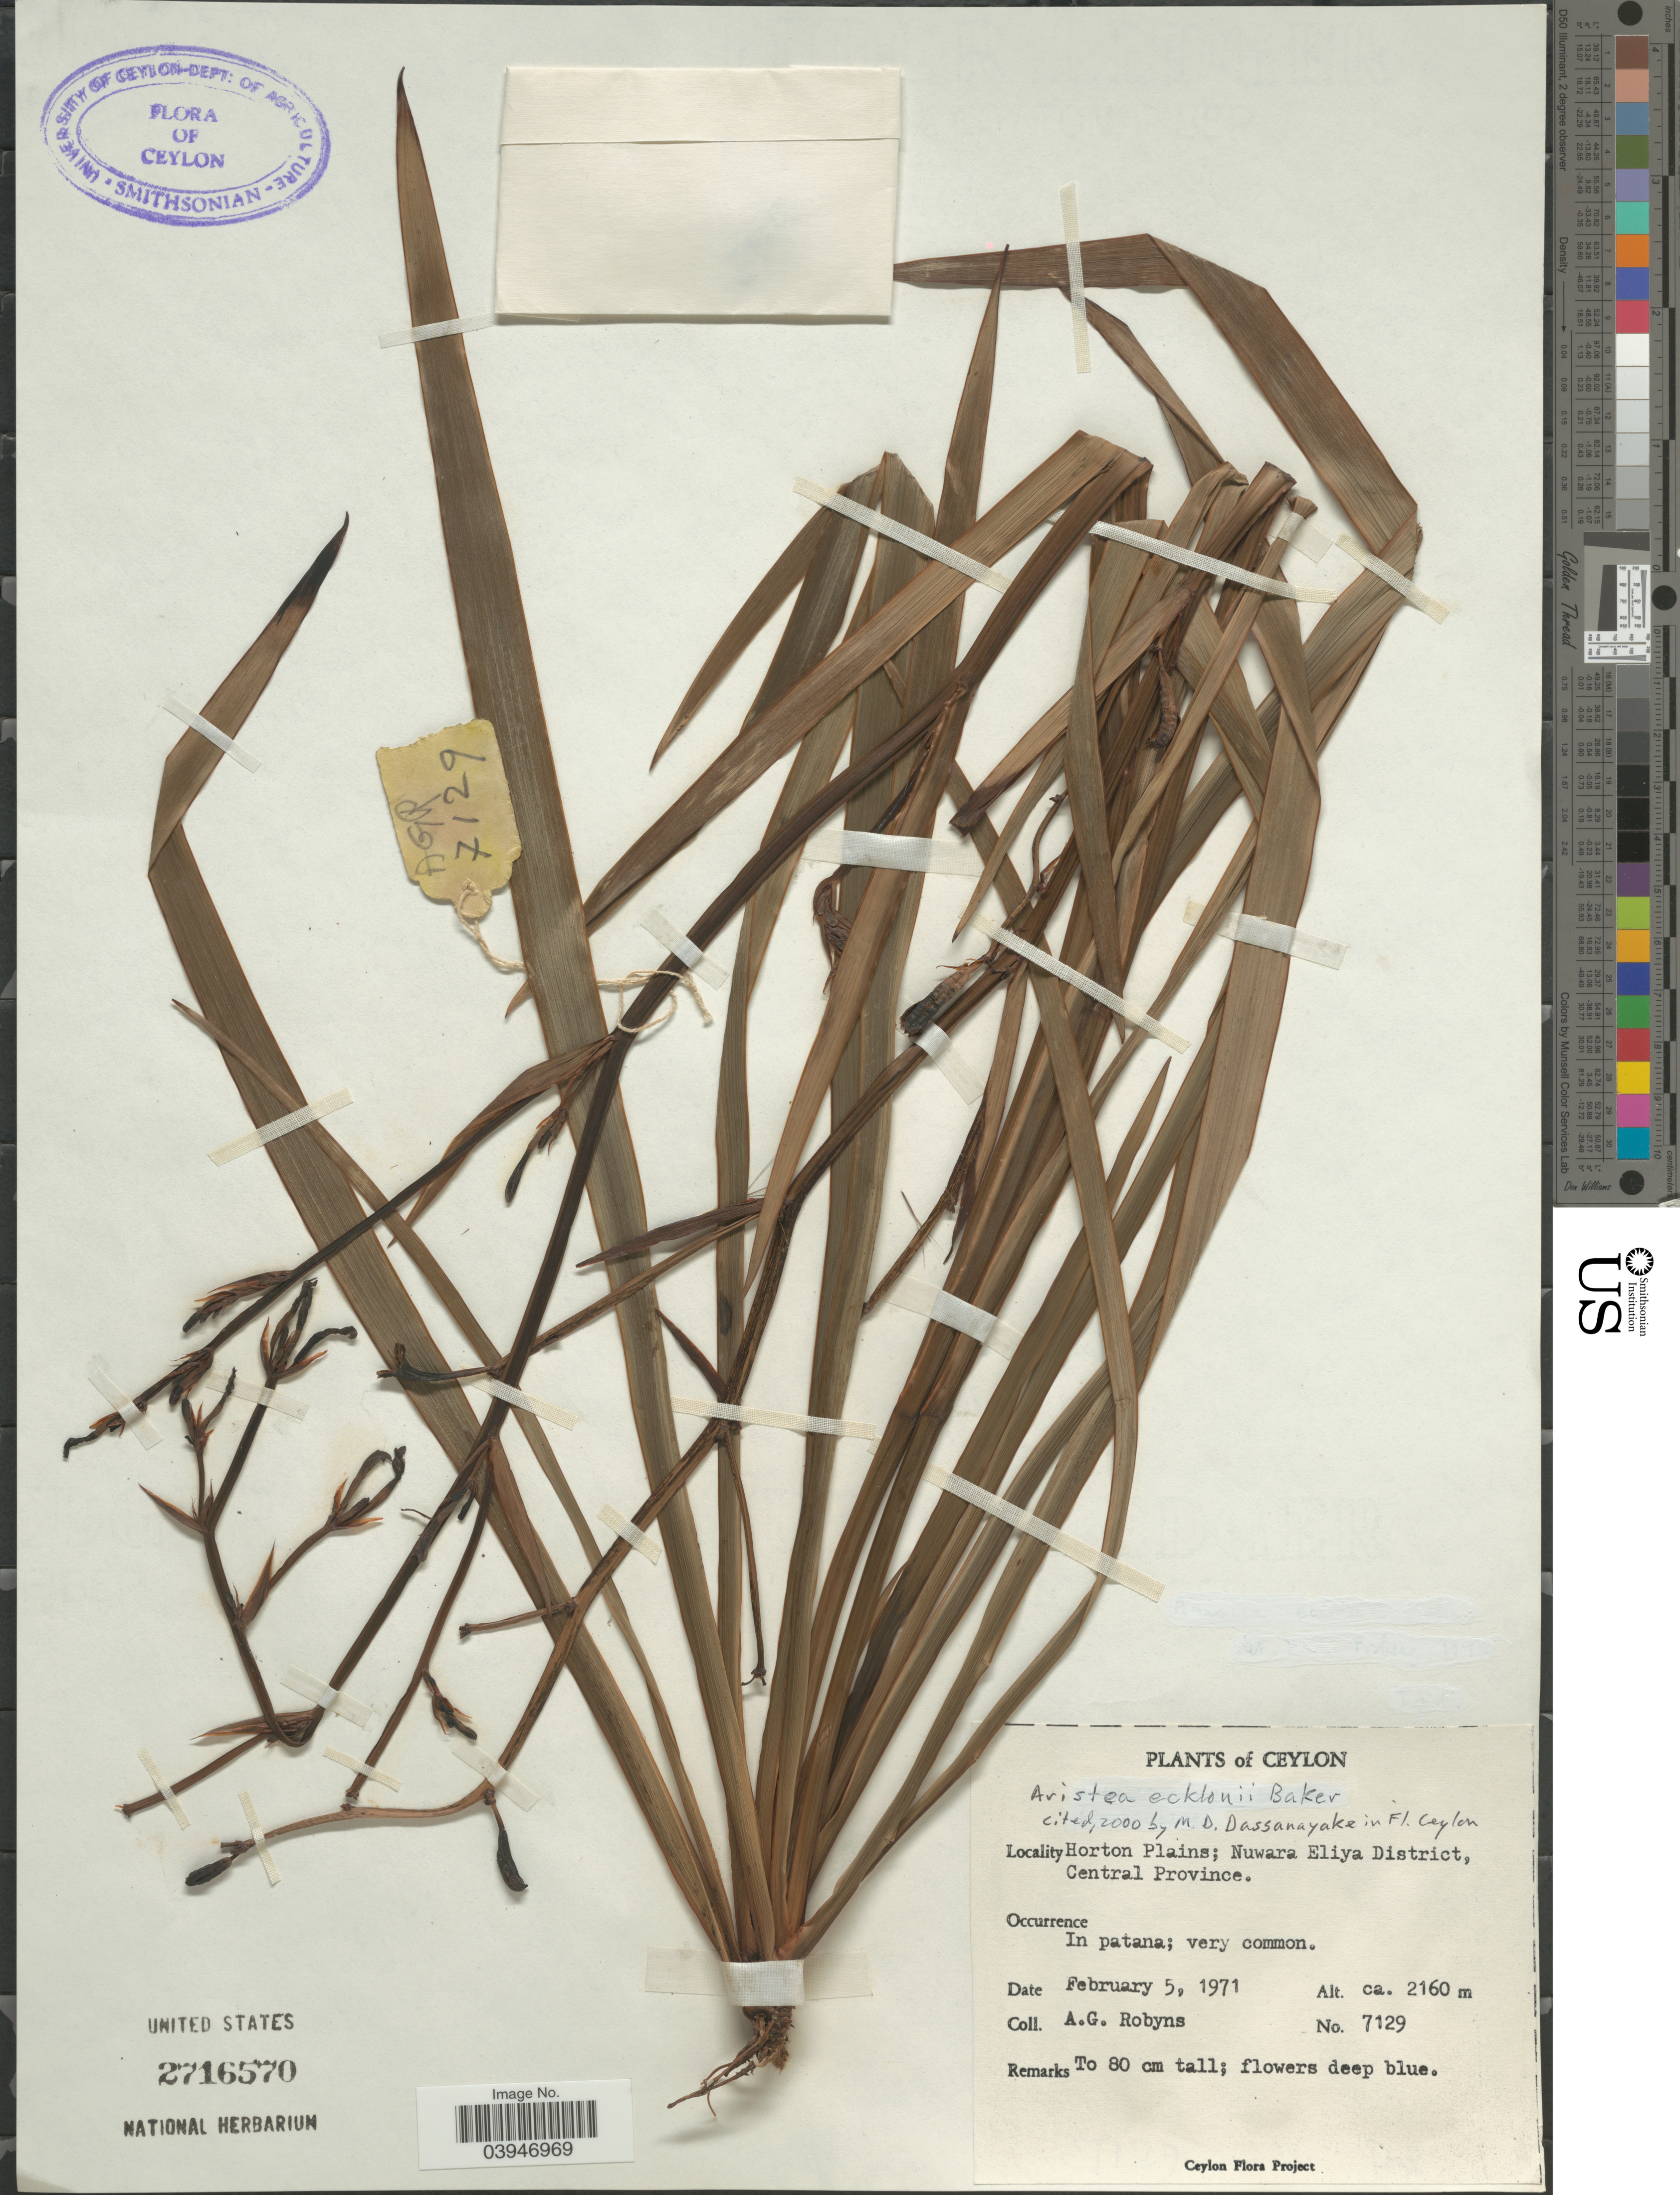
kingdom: Plantae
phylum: Tracheophyta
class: Liliopsida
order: Asparagales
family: Iridaceae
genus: Aristea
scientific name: Aristea ecklonii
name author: Baker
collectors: A. Robyns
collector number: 7129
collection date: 1971-02-05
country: Sri Lanka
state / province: Central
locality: Ceylon. Horton Plains; Nuwara Eliya District.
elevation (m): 2160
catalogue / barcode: US 2716570